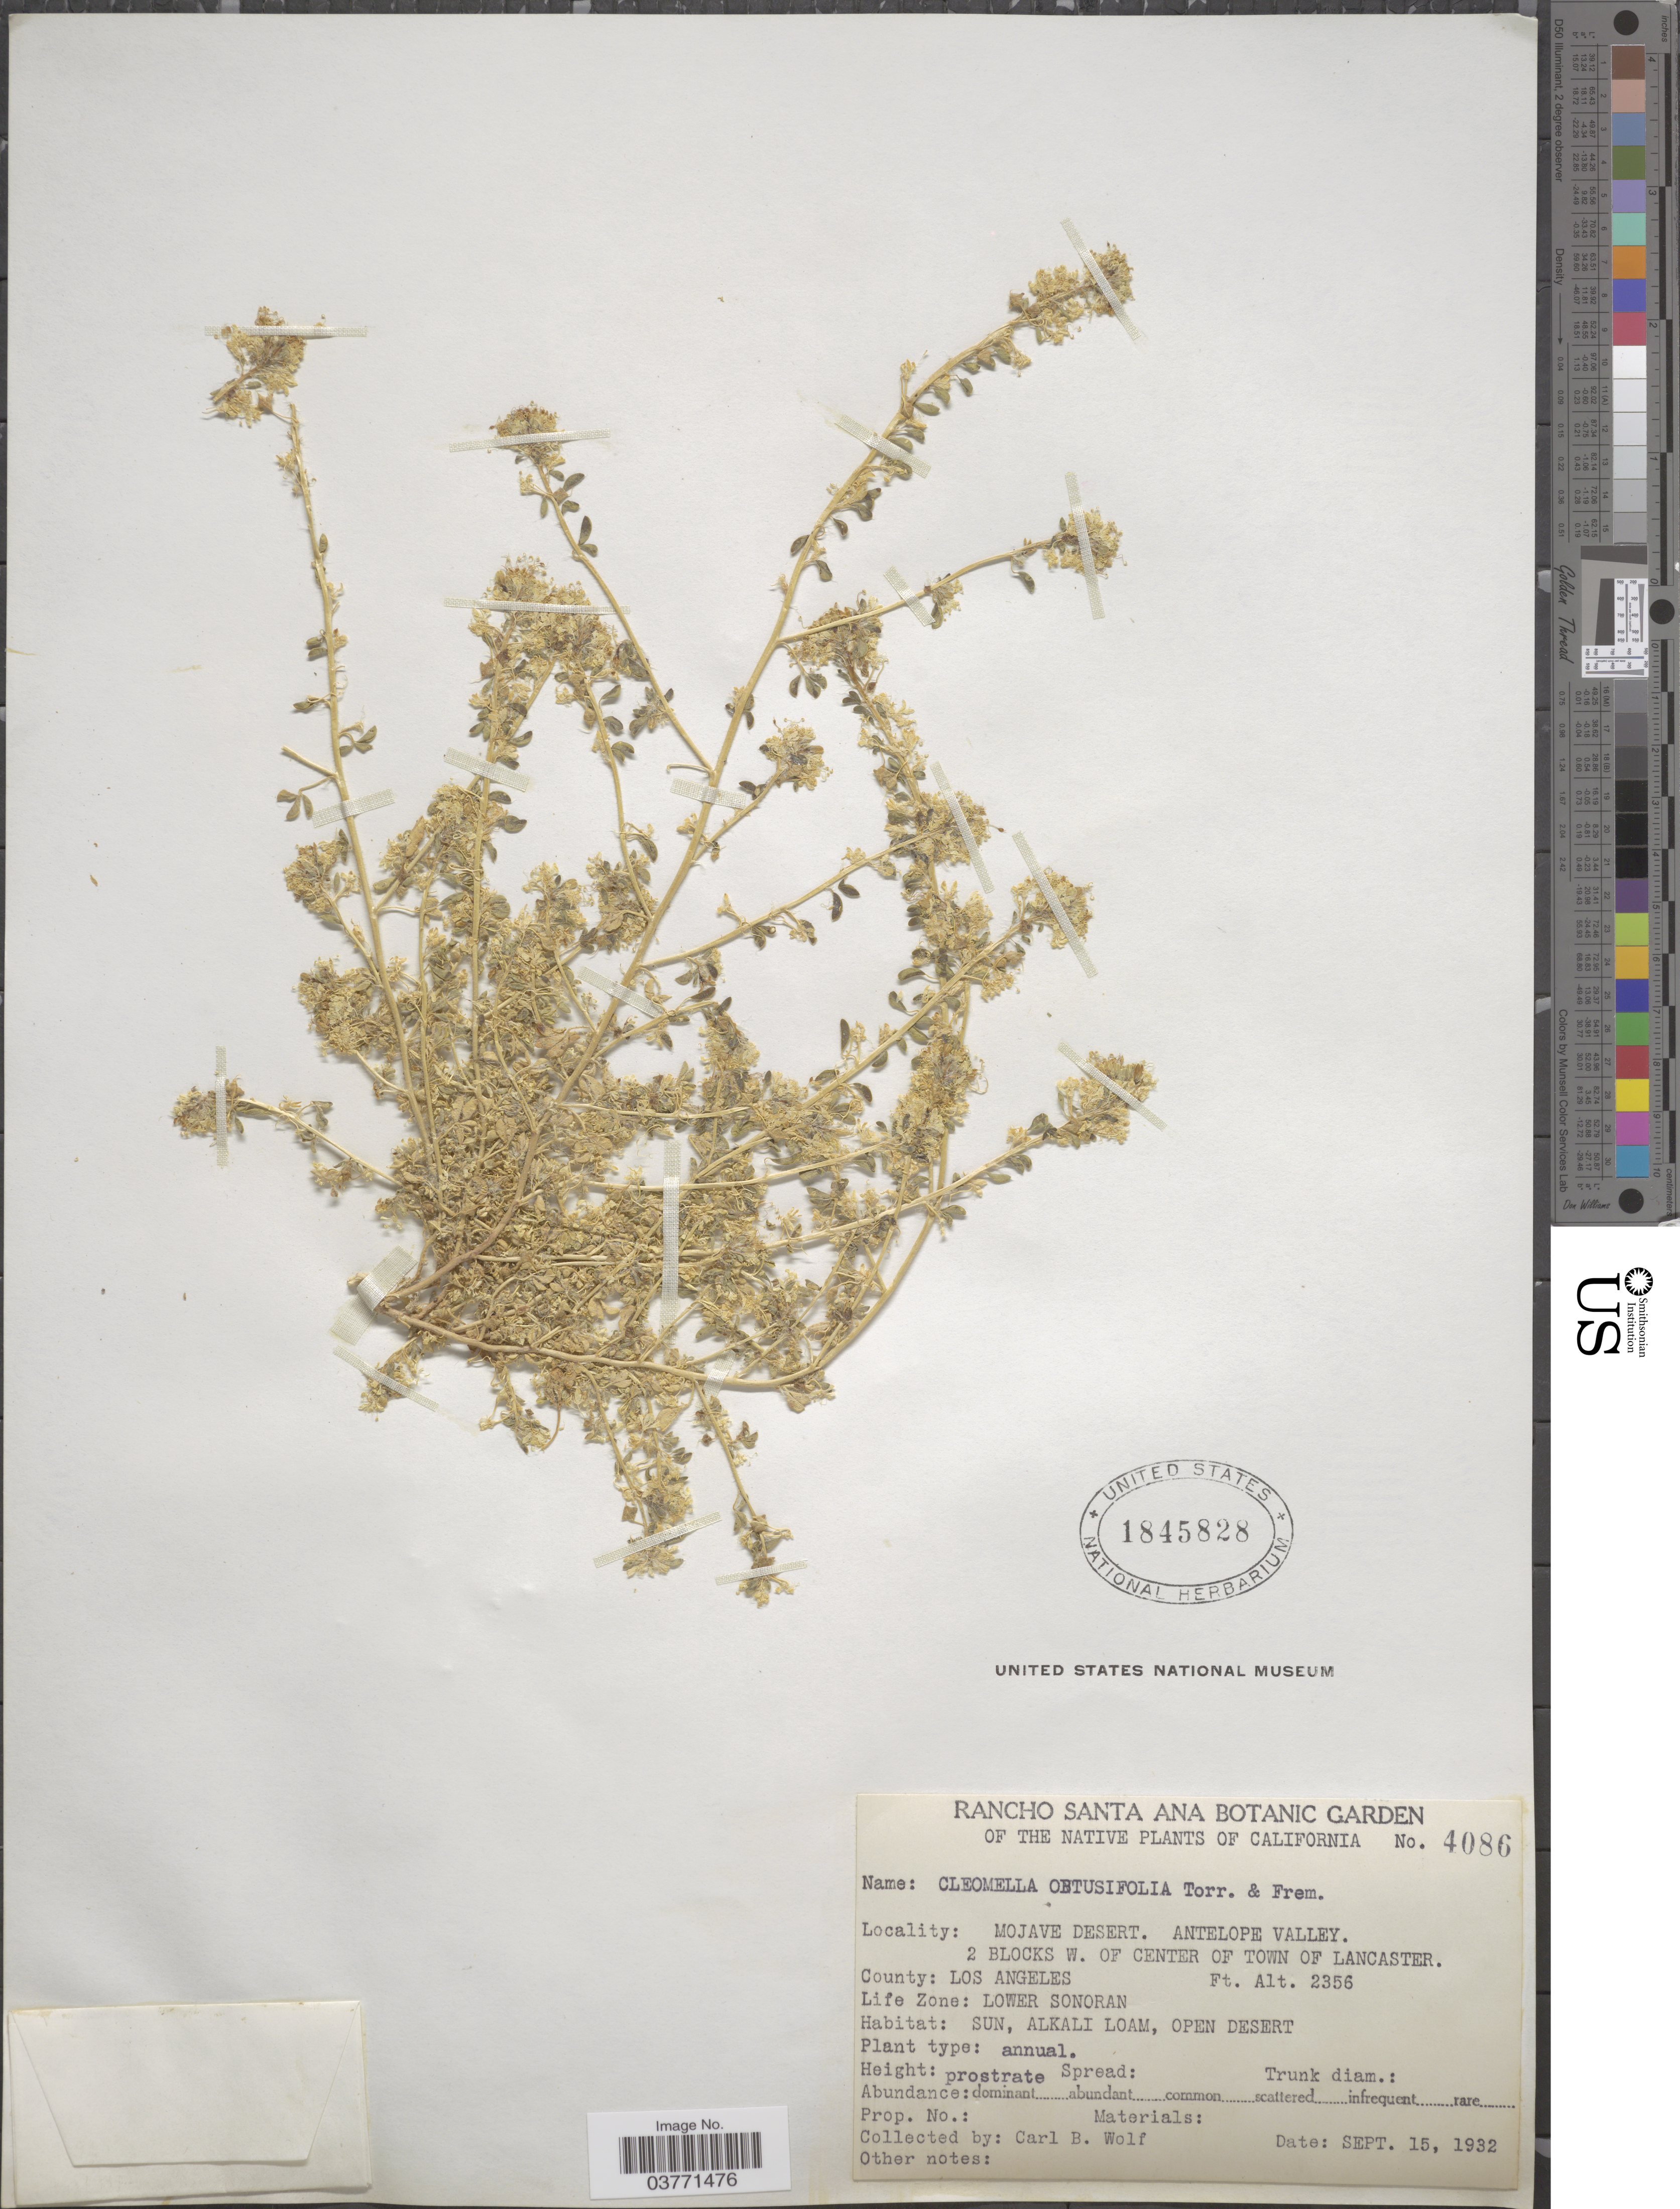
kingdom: Plantae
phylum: Tracheophyta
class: Magnoliopsida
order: Brassicales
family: Cleomaceae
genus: Cleomella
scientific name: Cleomella obtusifolia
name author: Torr. & Frém.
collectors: C. B. Wolf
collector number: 4086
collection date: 1932-09-15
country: United States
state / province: California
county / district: Los Angeles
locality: Mojave Desert. Antelope Valley. 2 blocks W. of center of town of Lancaster. County: Los Angeles. Lower Sonoran.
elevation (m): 718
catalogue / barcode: US 1845828